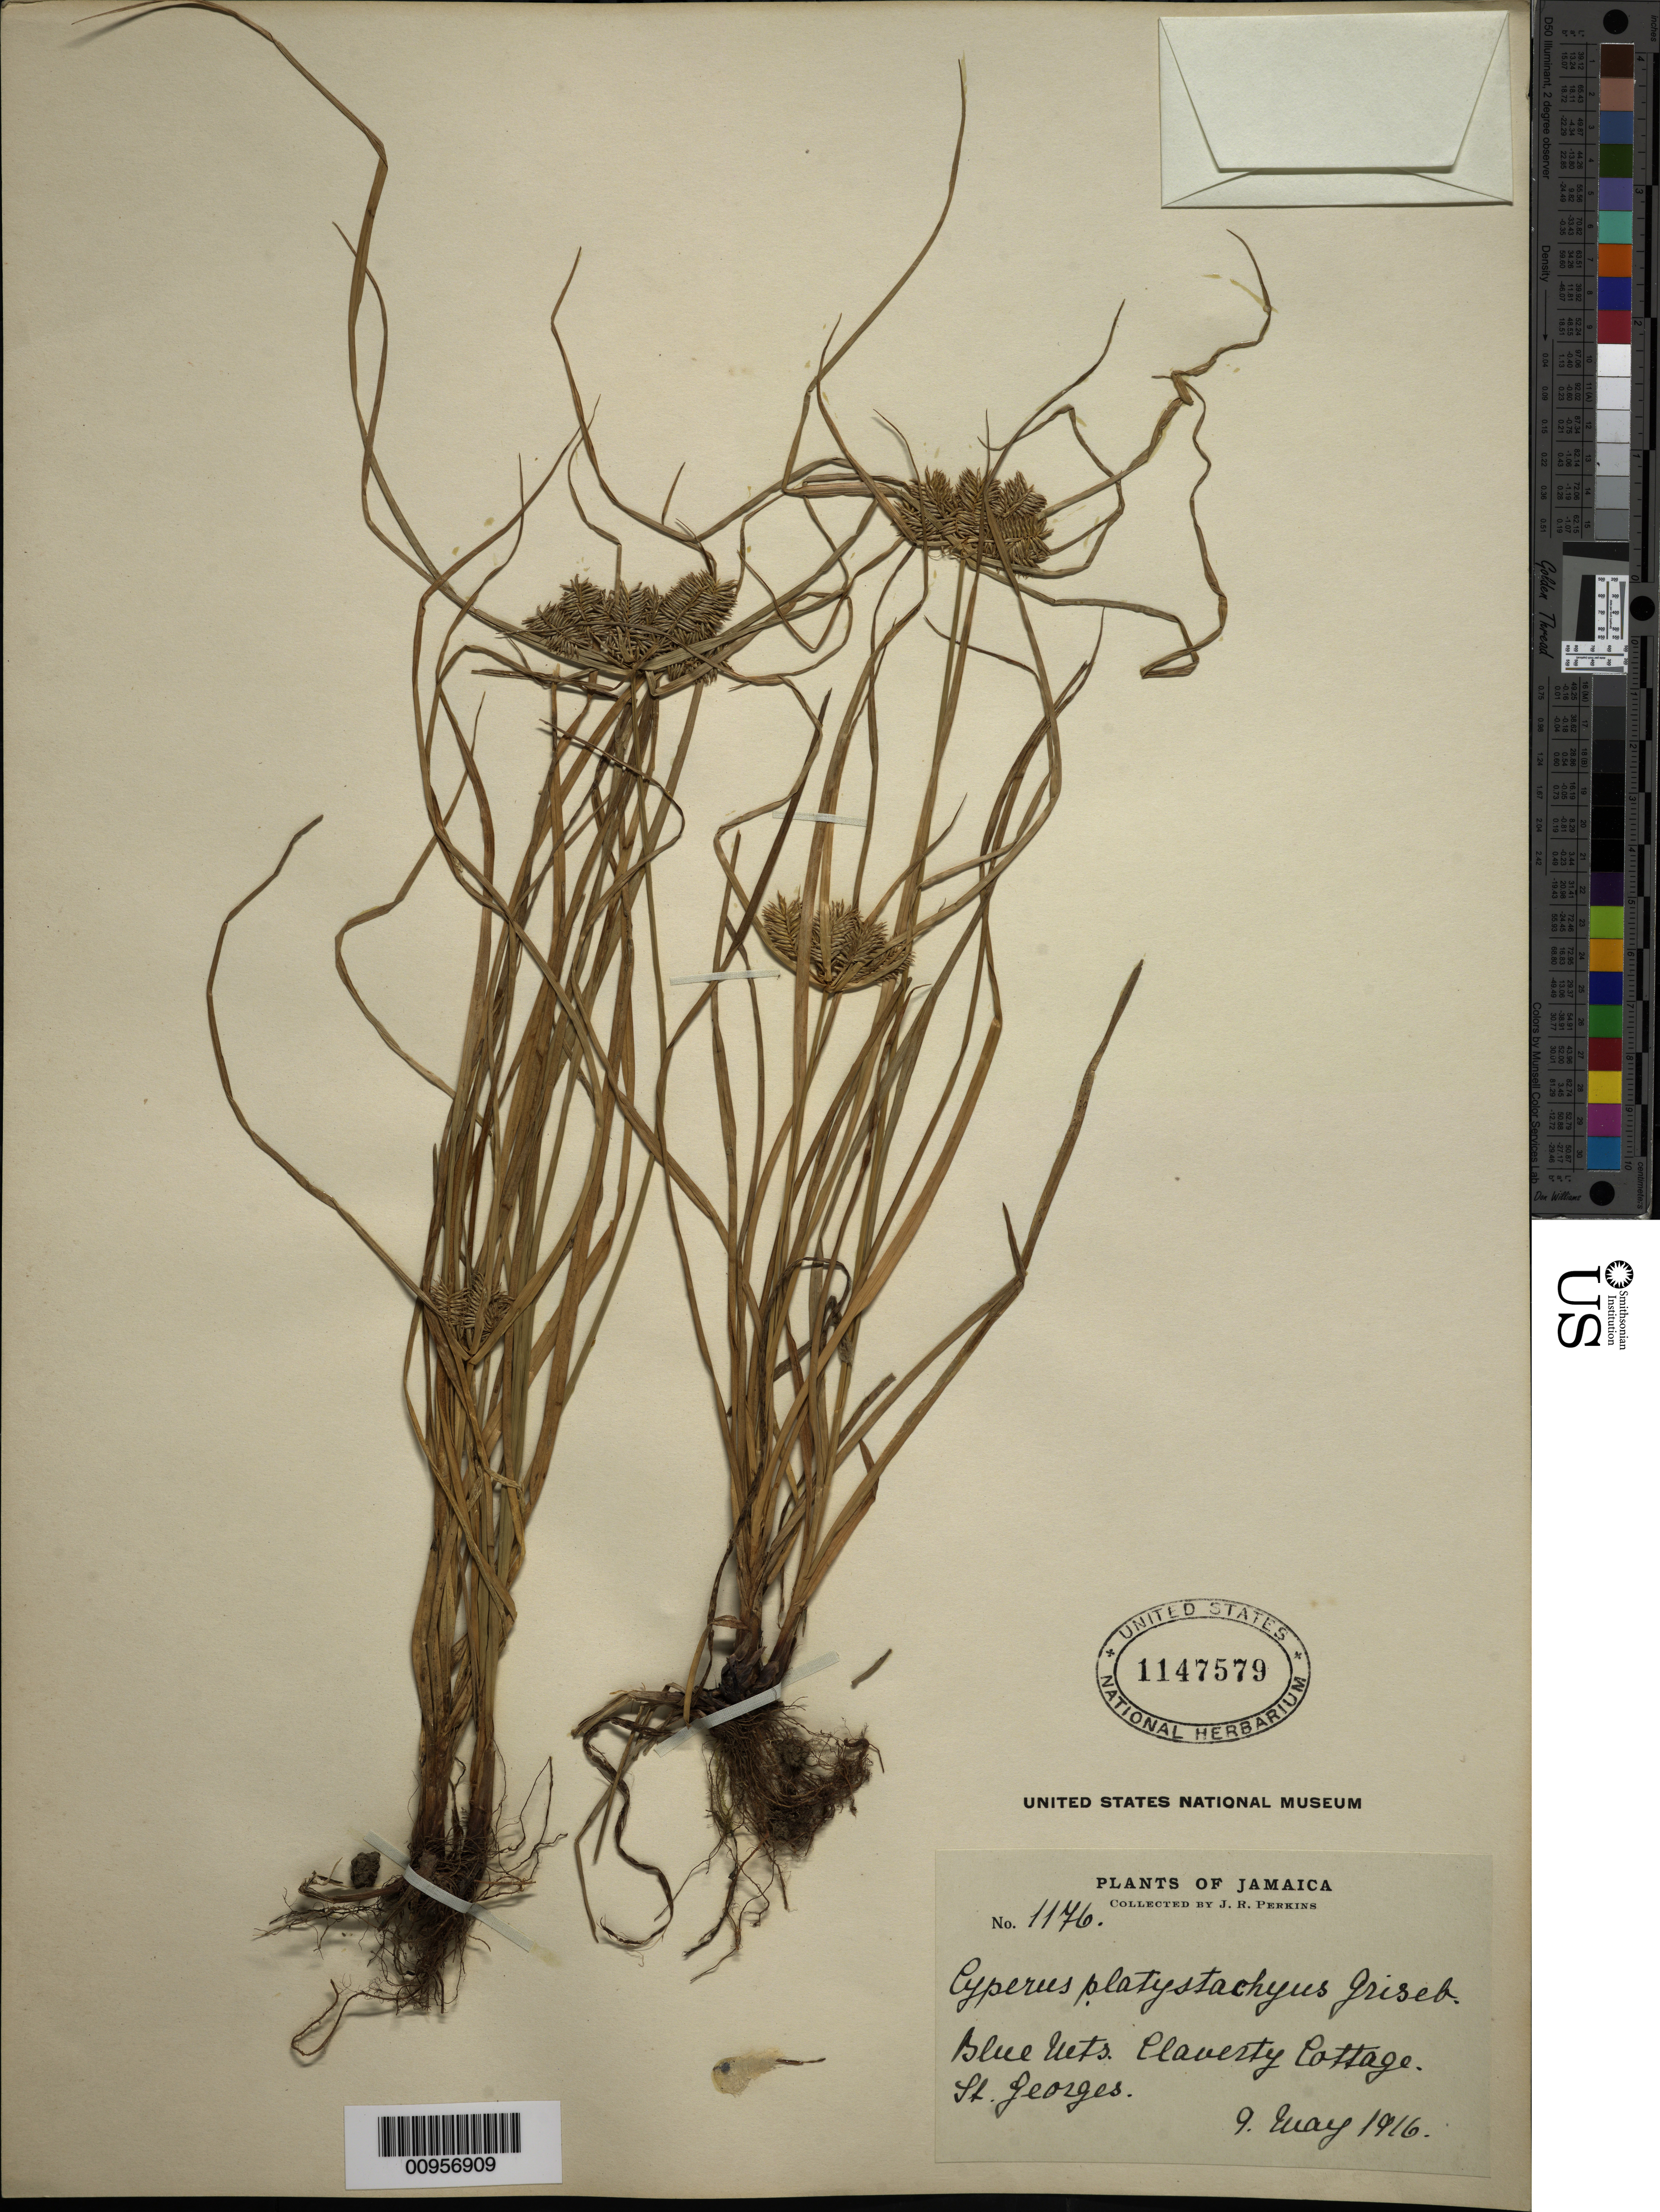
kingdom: Plantae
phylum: Tracheophyta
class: Liliopsida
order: Poales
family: Cyperaceae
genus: Cyperus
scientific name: Cyperus tenuis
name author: Sw.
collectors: J. R. Perkins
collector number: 1176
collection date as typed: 09 May 1916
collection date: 1916-05-09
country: Jamaica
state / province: St. George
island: Jamaica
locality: Blue Mountains, Claverty Cottage, St. George's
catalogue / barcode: US 1147579